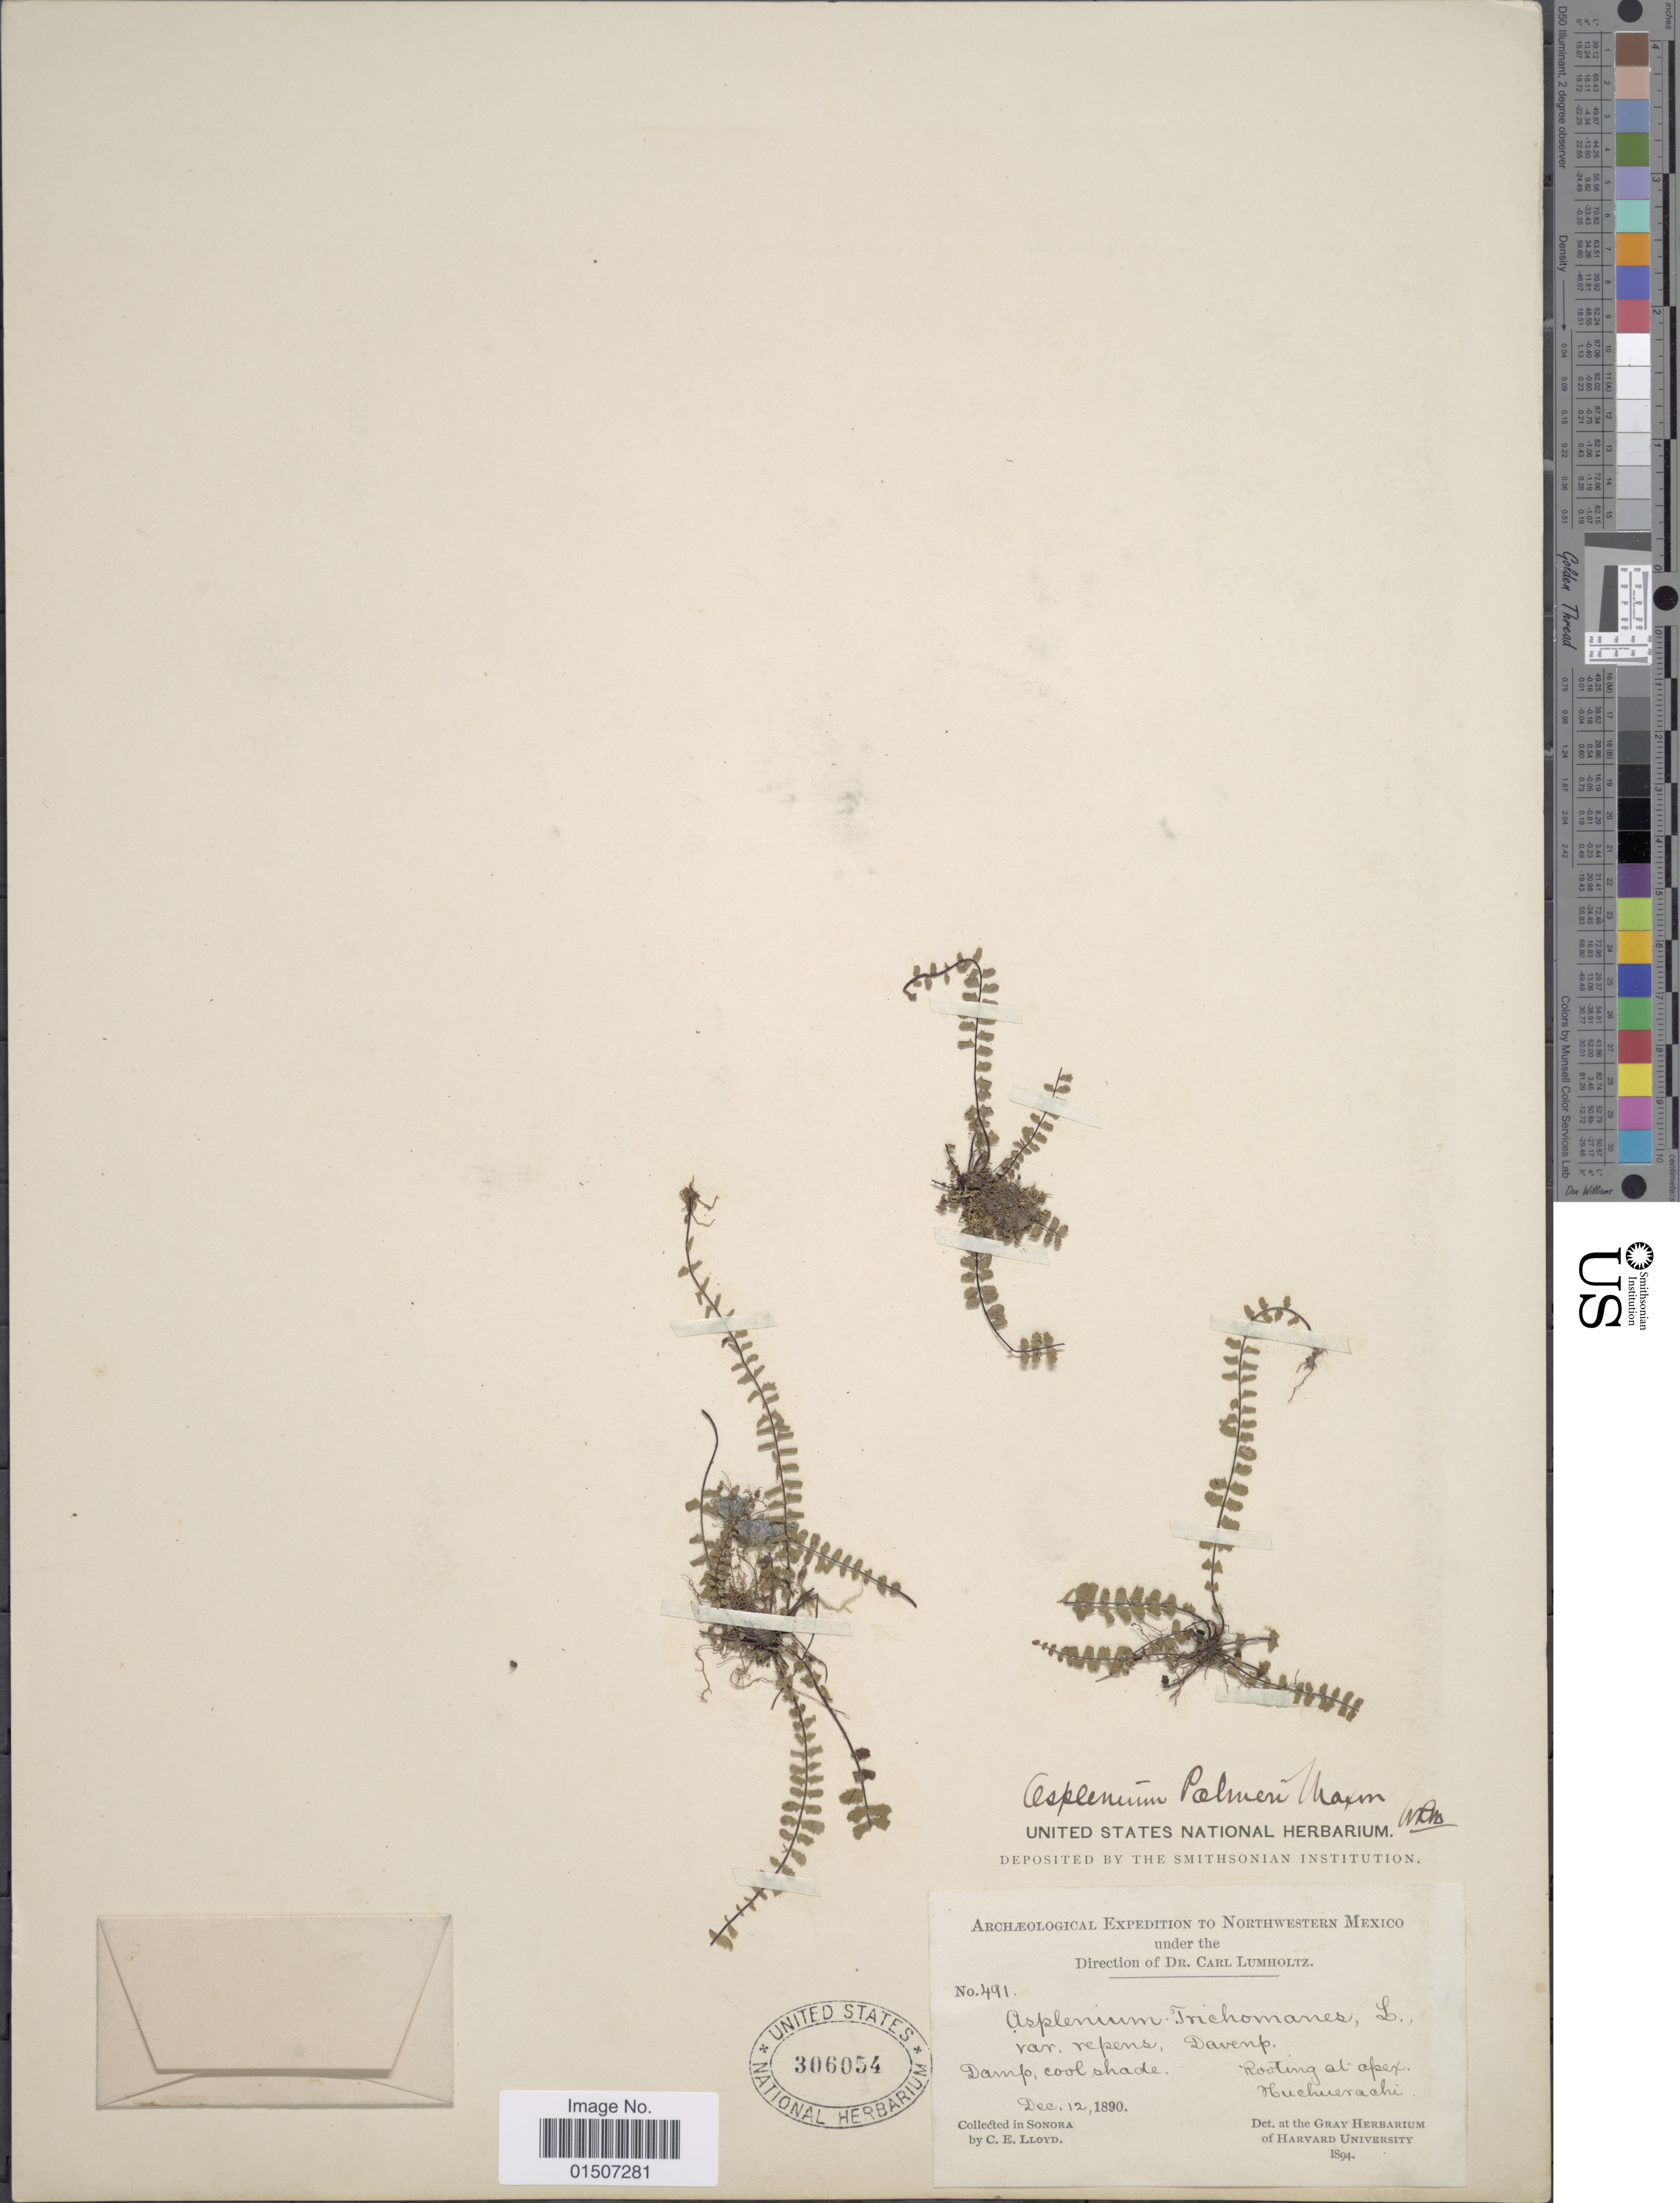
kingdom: Plantae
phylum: Tracheophyta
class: Polypodiopsida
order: Polypodiales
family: Aspleniaceae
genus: Asplenium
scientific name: Asplenium palmeri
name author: Maxon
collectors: Lloyd, C. E.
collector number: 491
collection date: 1890-12-12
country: Mexico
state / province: Sonora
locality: Northwestern Mexico, Rooting at Apex. Huchuerachi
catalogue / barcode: US 306054